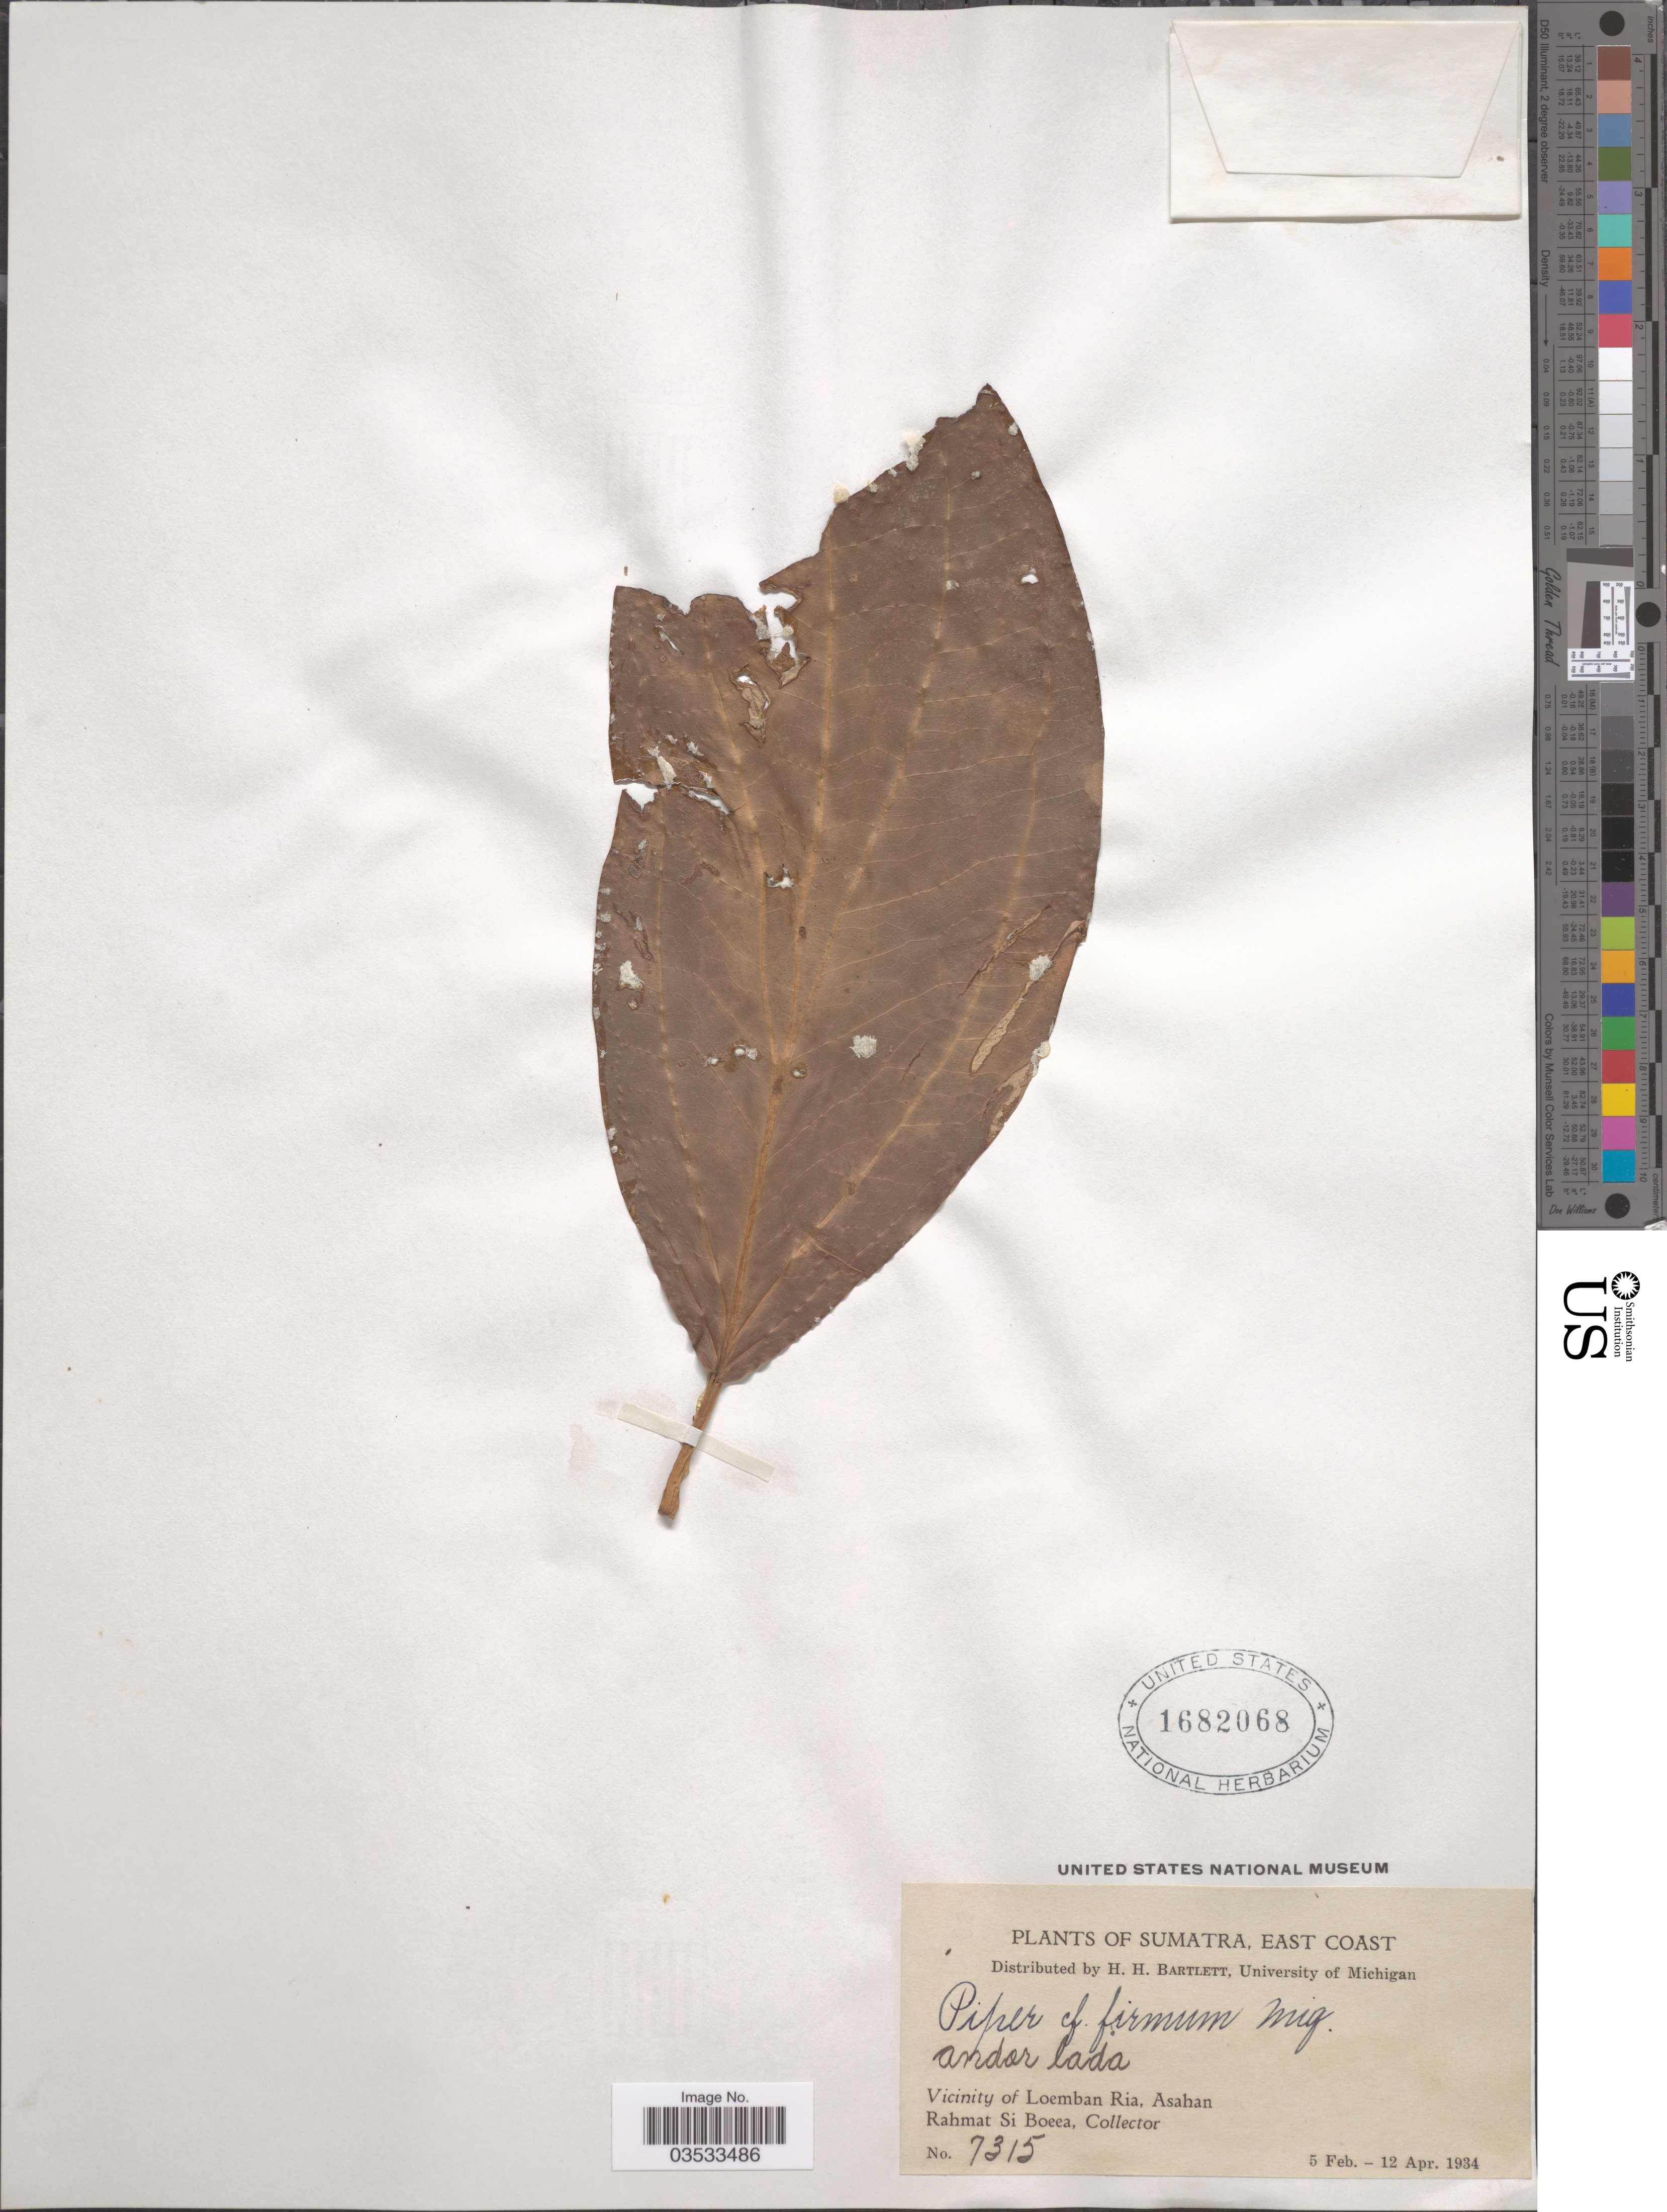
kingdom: Plantae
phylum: Tracheophyta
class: Magnoliopsida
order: Piperales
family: Piperaceae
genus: Piper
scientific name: Piper firmum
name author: C. DC.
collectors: Rahmat Si Boeea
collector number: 7315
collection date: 1934-02-05/1934-04-12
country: Indonesia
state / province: Sumatra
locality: East Coast. Andar lada. [unsure placement] Vicinity of Loemban Ria, Asahan.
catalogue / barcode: US 1682068